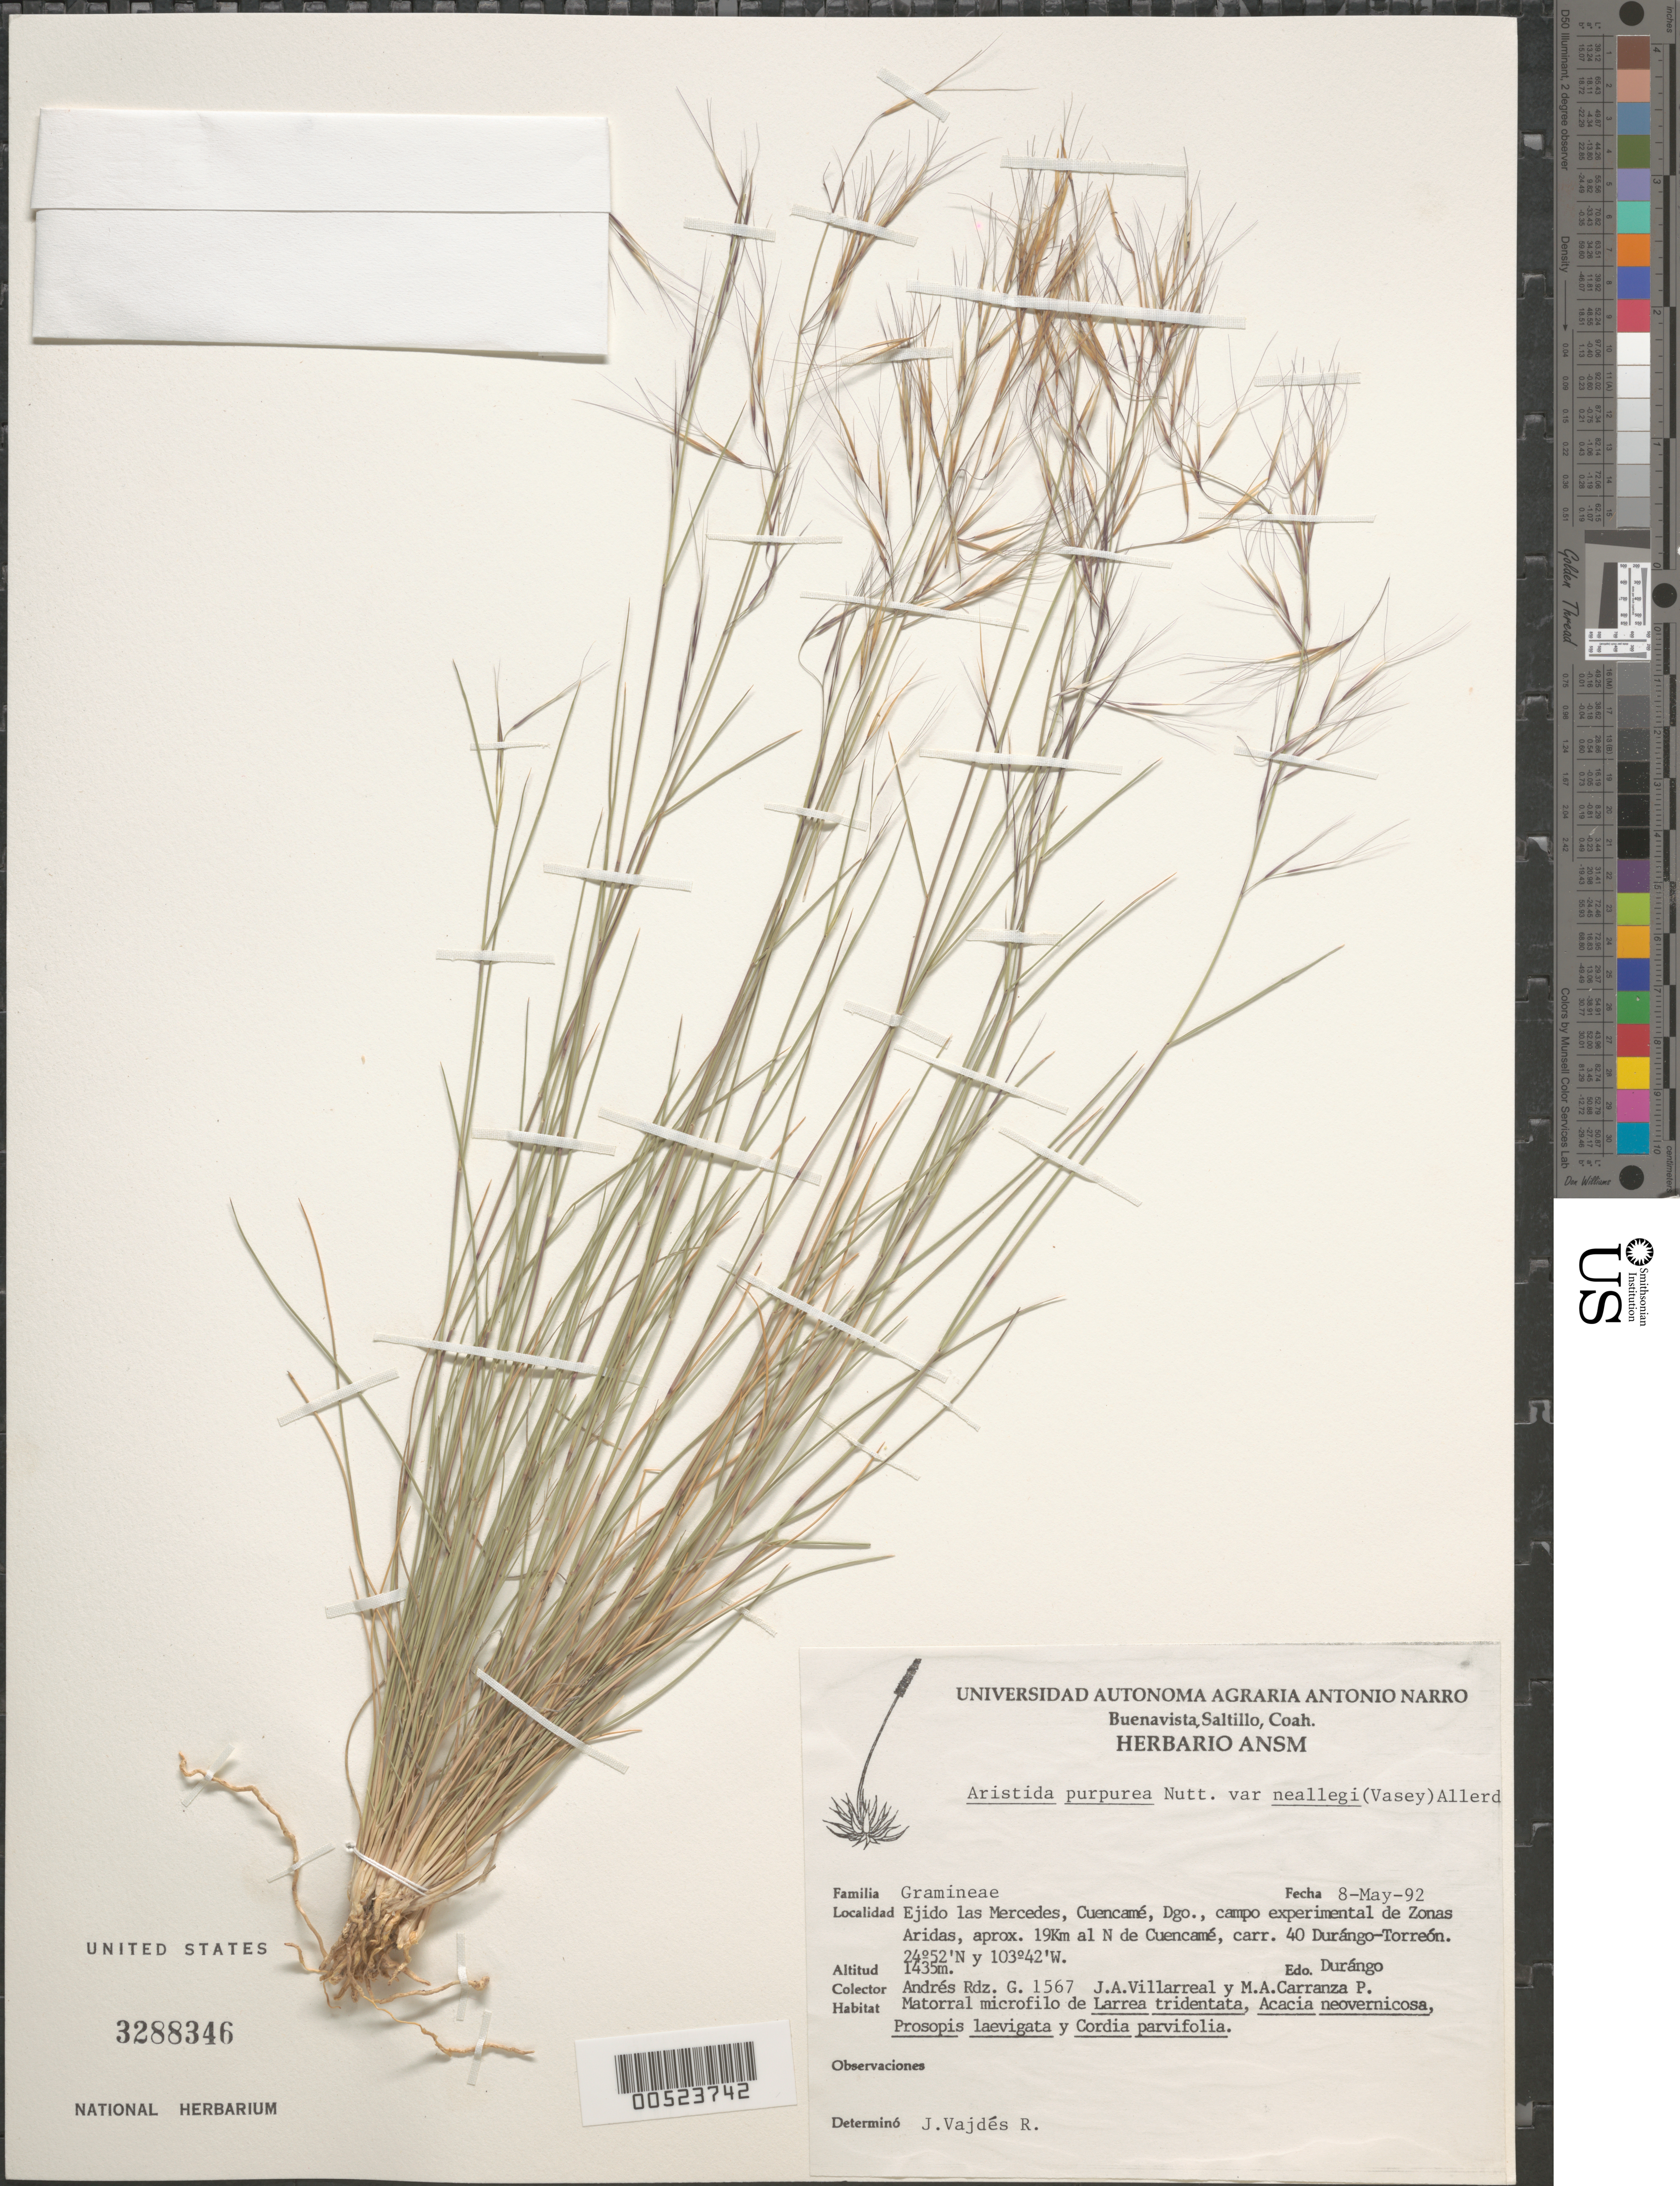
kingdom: Plantae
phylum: Tracheophyta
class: Liliopsida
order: Poales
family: Poaceae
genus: Aristida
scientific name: Aristida purpurea var. nealleyi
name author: (Vasey) Allred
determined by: Valdés-Reyna, Jesús, (ANSM), Universidad Autonoma Agraria Antonio Narro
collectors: A. Rdz. G.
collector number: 1567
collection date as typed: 8 May 1992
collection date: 1992-05-08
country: Mexico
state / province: Durango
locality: Ejido las Mercedes, Cuencamé, campo experimental de Zonas Aridas, ca 19 km al N de Cuencamé, carr. 40 Durángo-Torreón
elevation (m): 1435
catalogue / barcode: US 3288346